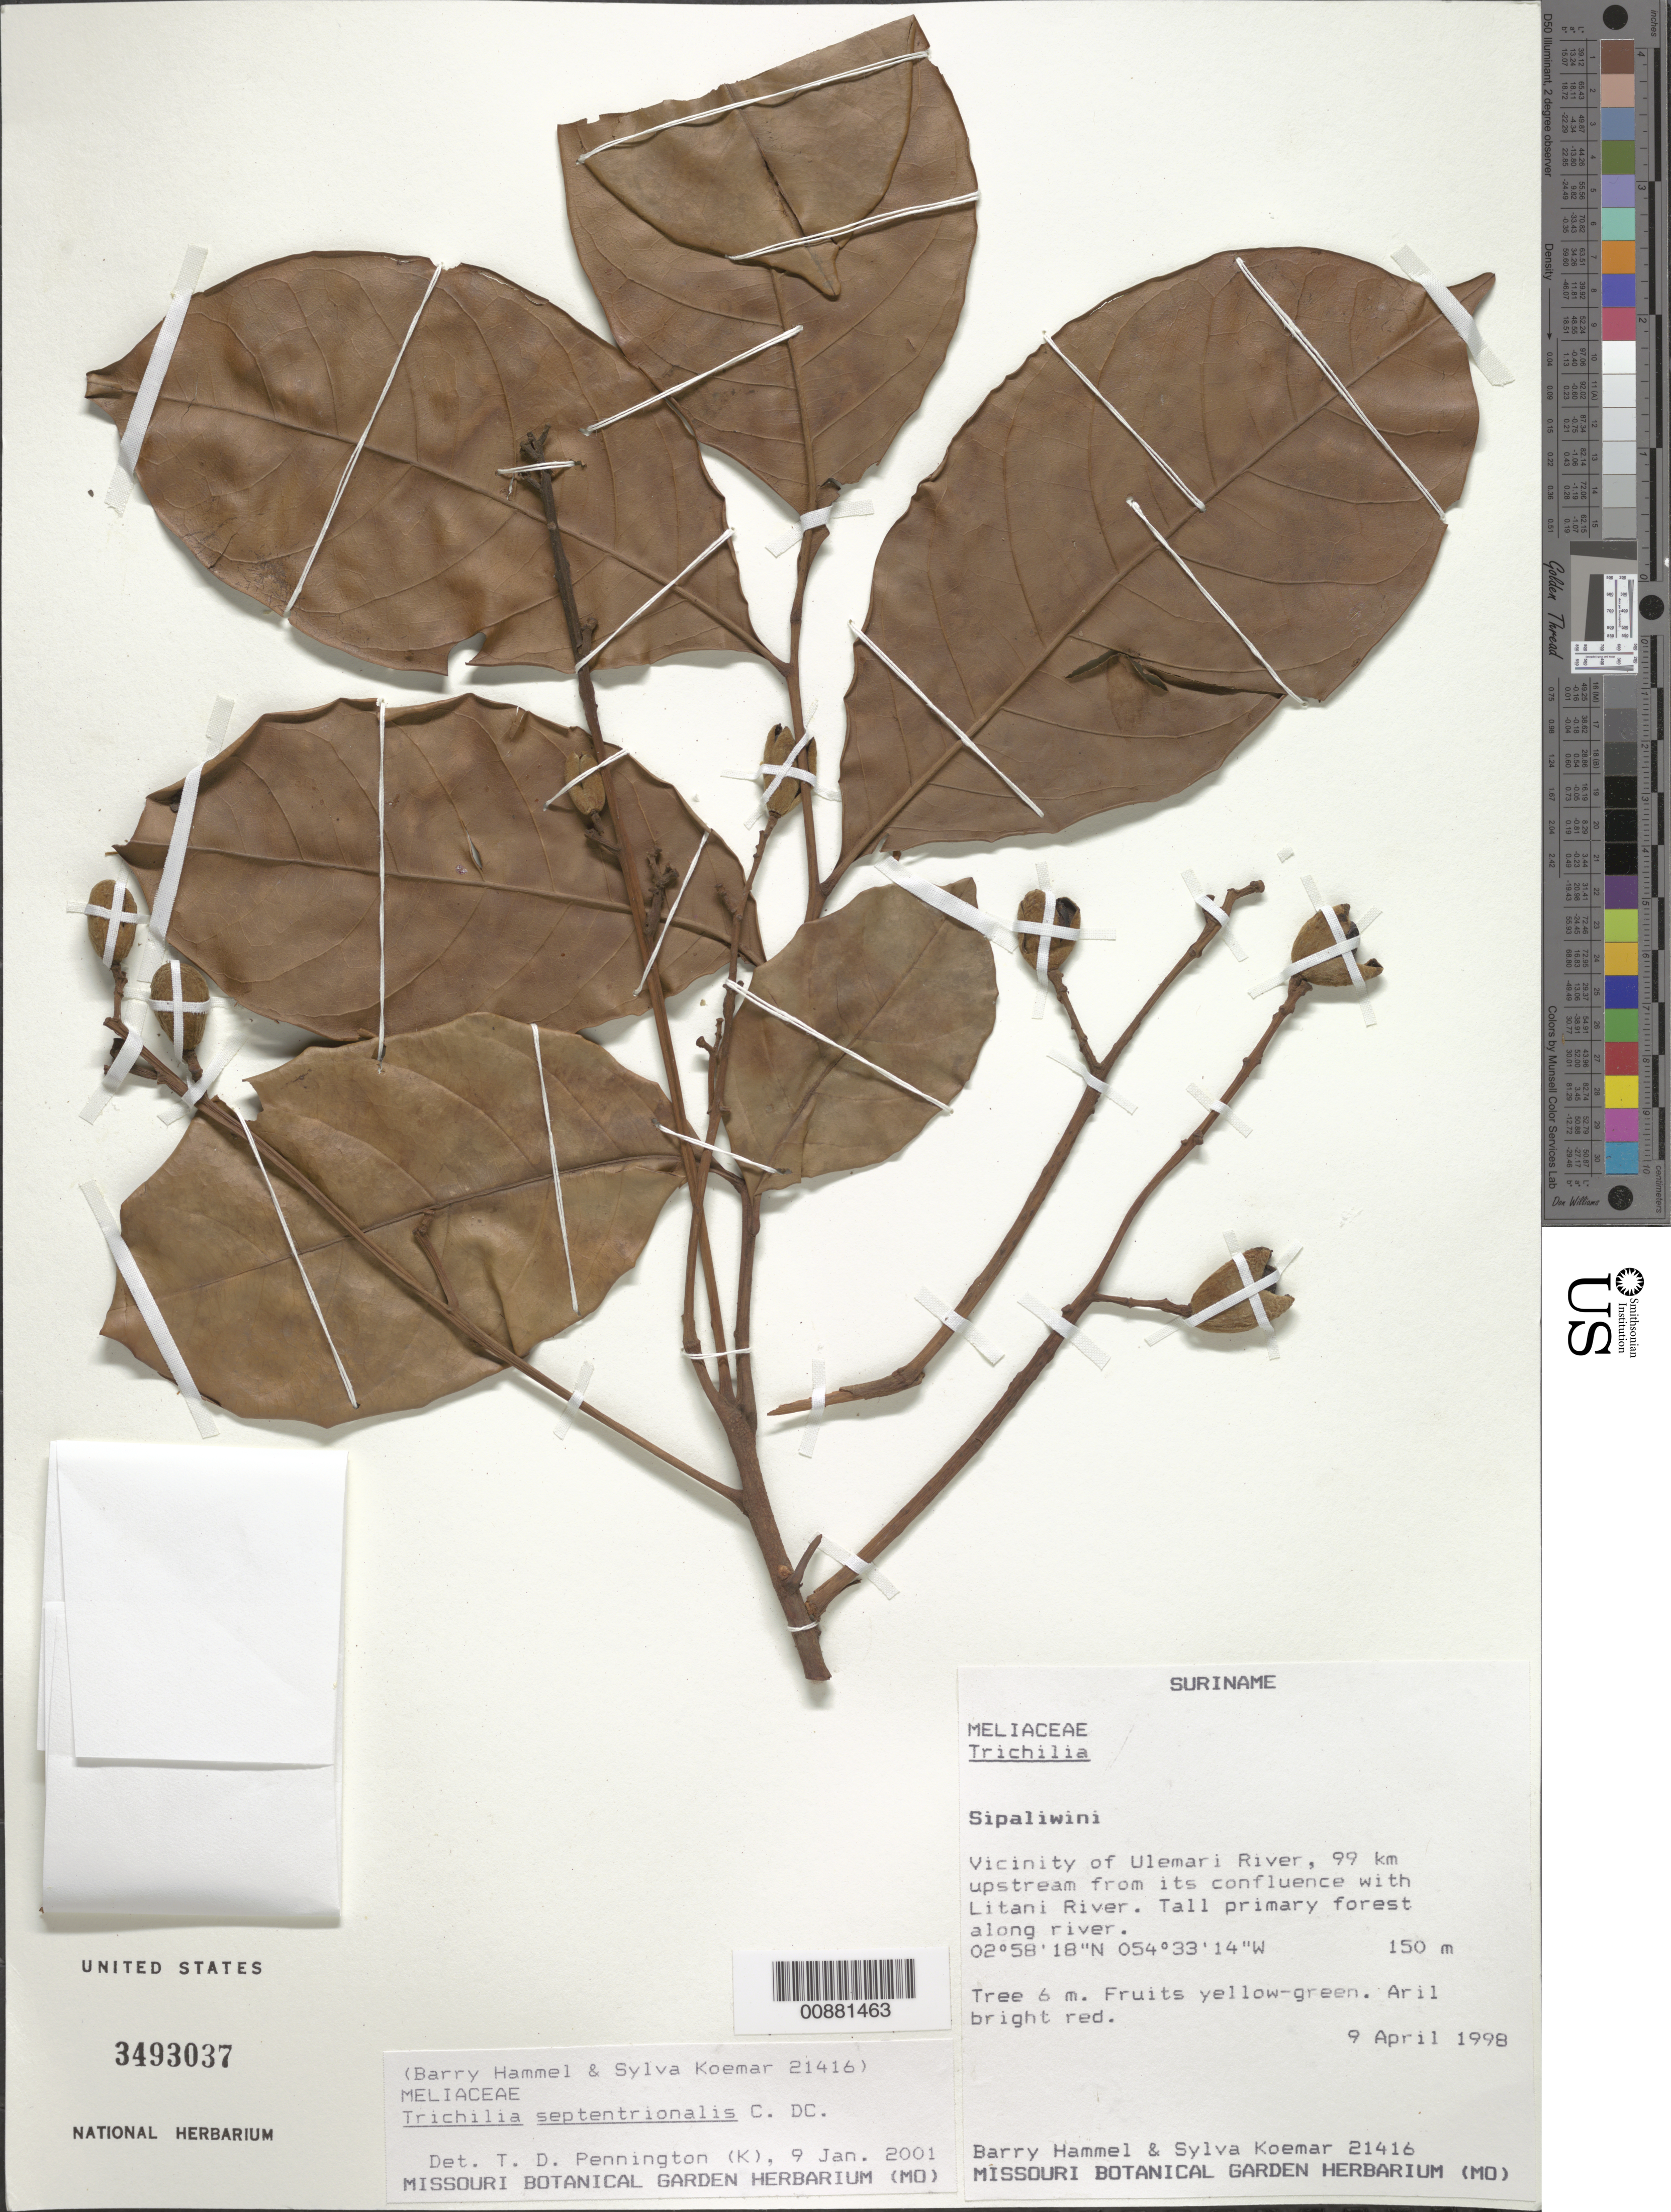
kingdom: Plantae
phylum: Tracheophyta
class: Magnoliopsida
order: Sapindales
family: Meliaceae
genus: Trichilia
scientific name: Trichilia septentrionalis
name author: C. DC.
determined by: Pennington, T. D., (K)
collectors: B. Hammel & S. Koemar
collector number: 21416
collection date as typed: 9-Apr-98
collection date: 1998-04-09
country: Suriname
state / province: Sipaliwini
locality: Ulemari R., 99 km upstream from confl. with Litani R.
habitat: Tall primary forest along river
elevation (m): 150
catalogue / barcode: US 3493037